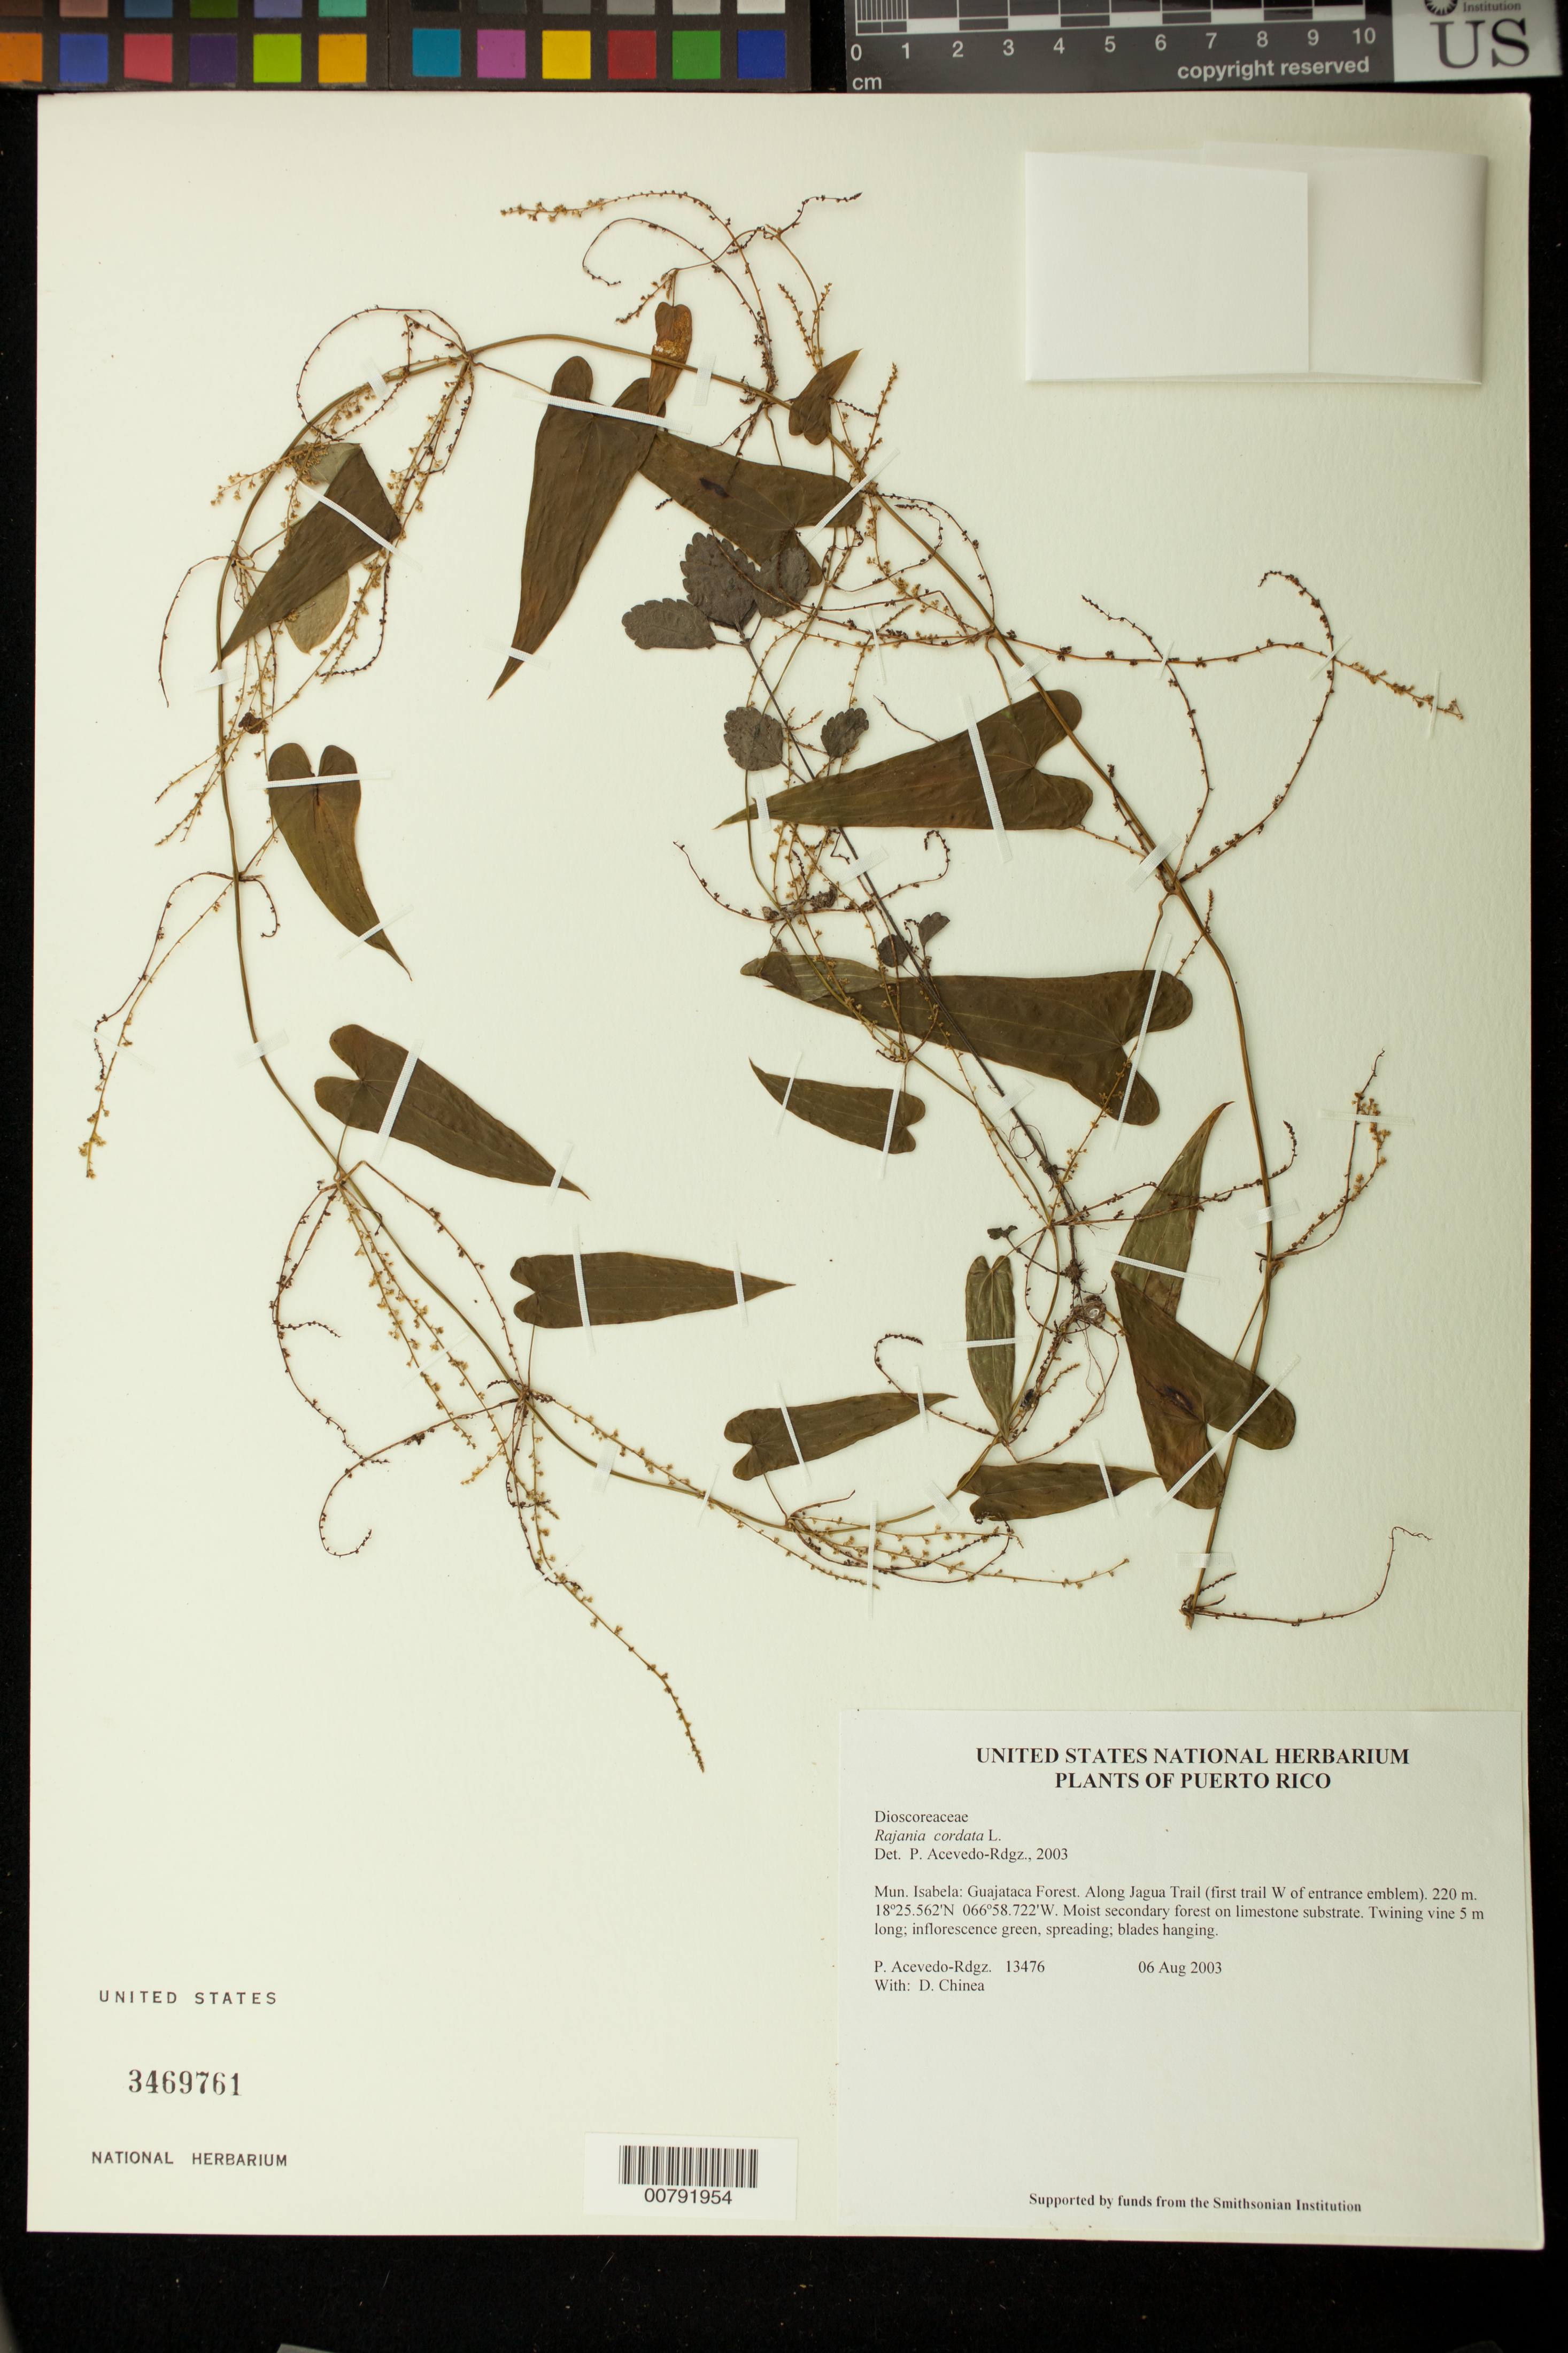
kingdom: Plantae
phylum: Tracheophyta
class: Liliopsida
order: Dioscoreales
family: Dioscoreaceae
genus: Dioscorea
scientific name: Dioscorea cordata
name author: (L.) Raz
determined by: Strong, M. T., (US), Smithsonian Institution - National Museum of Natural History (UNITED STATES)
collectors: P. Acevedo-Rodr. & D. Chinea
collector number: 13476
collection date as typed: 06 Aug 2003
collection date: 2003-08-06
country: Puerto Rico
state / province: Isabela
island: Puerto Rico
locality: Mun. Isabela: Guajataca Forest. Along Jagua Trail (first trail W of entrance emblem).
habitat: Moist secondary forest on limestone substrate.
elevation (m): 220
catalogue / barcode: US 3469761